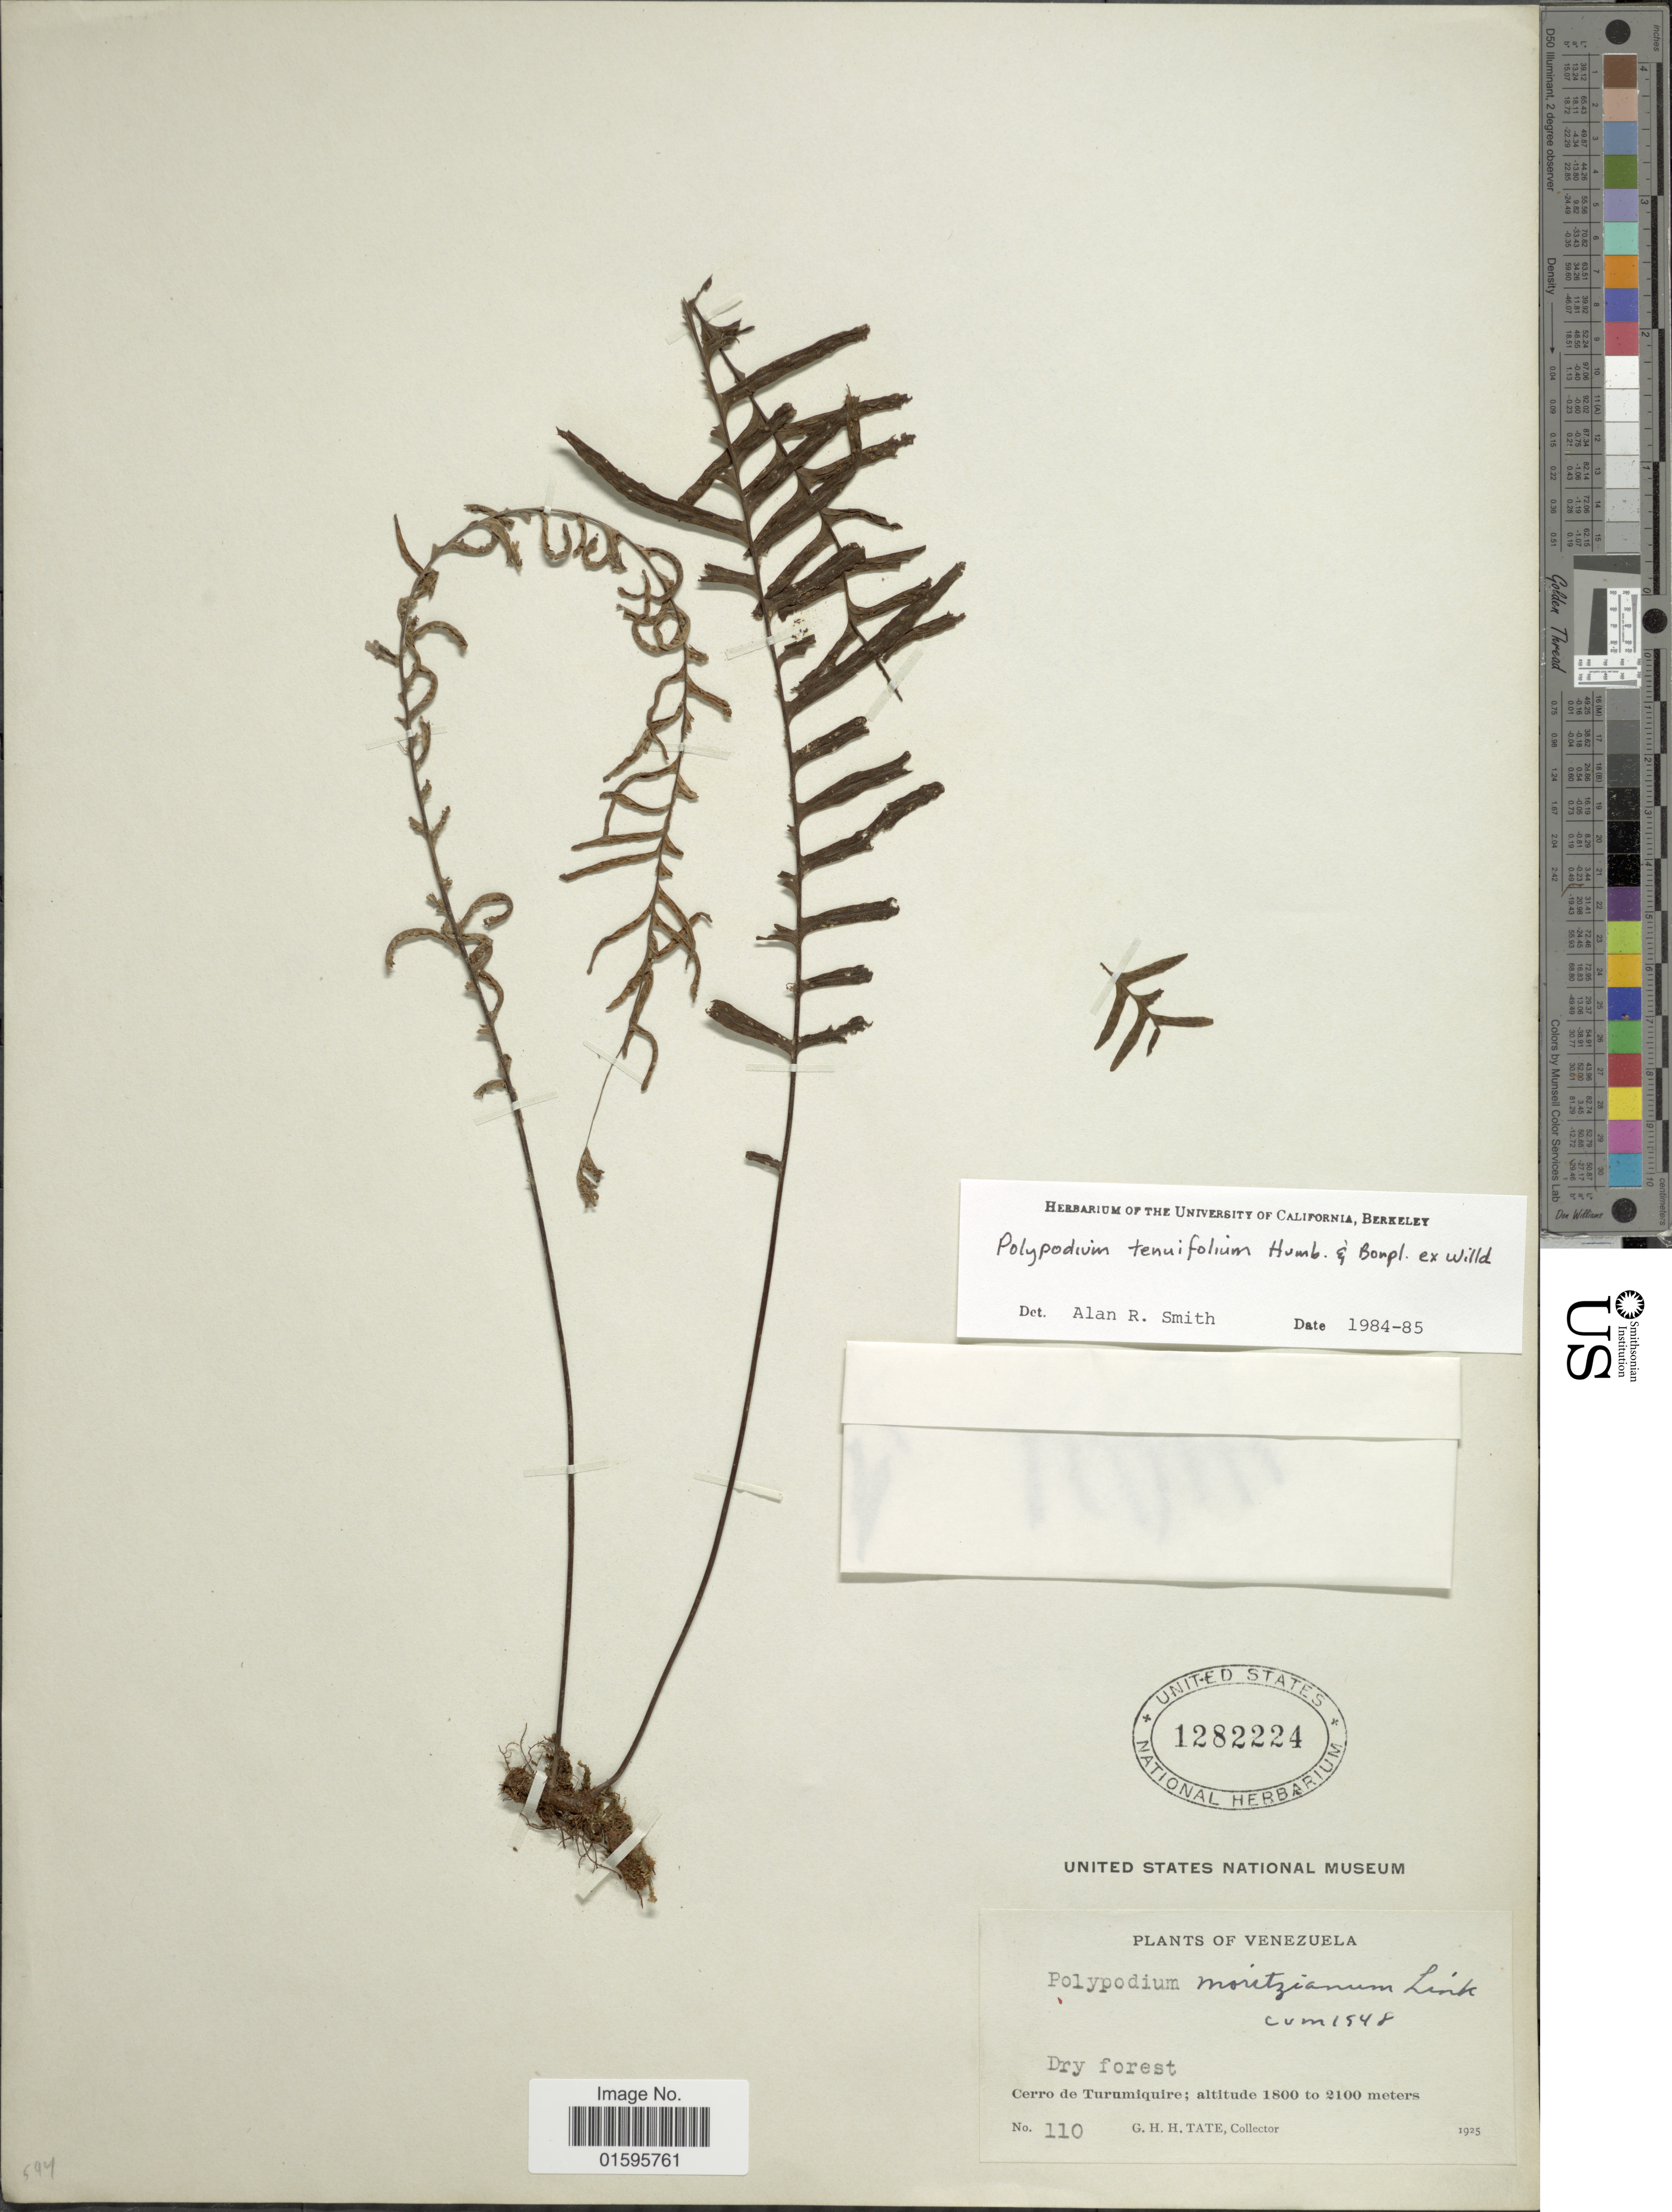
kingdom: Plantae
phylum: Tracheophyta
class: Polypodiopsida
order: Polypodiales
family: Polypodiaceae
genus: Polypodium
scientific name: Polypodium tenuifolium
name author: Humb. & Bonap. ex Willd.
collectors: G. H. H.Tate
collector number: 110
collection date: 1925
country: Venezuela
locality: Cerro de Turumiquire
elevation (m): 1800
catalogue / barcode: US 1282224